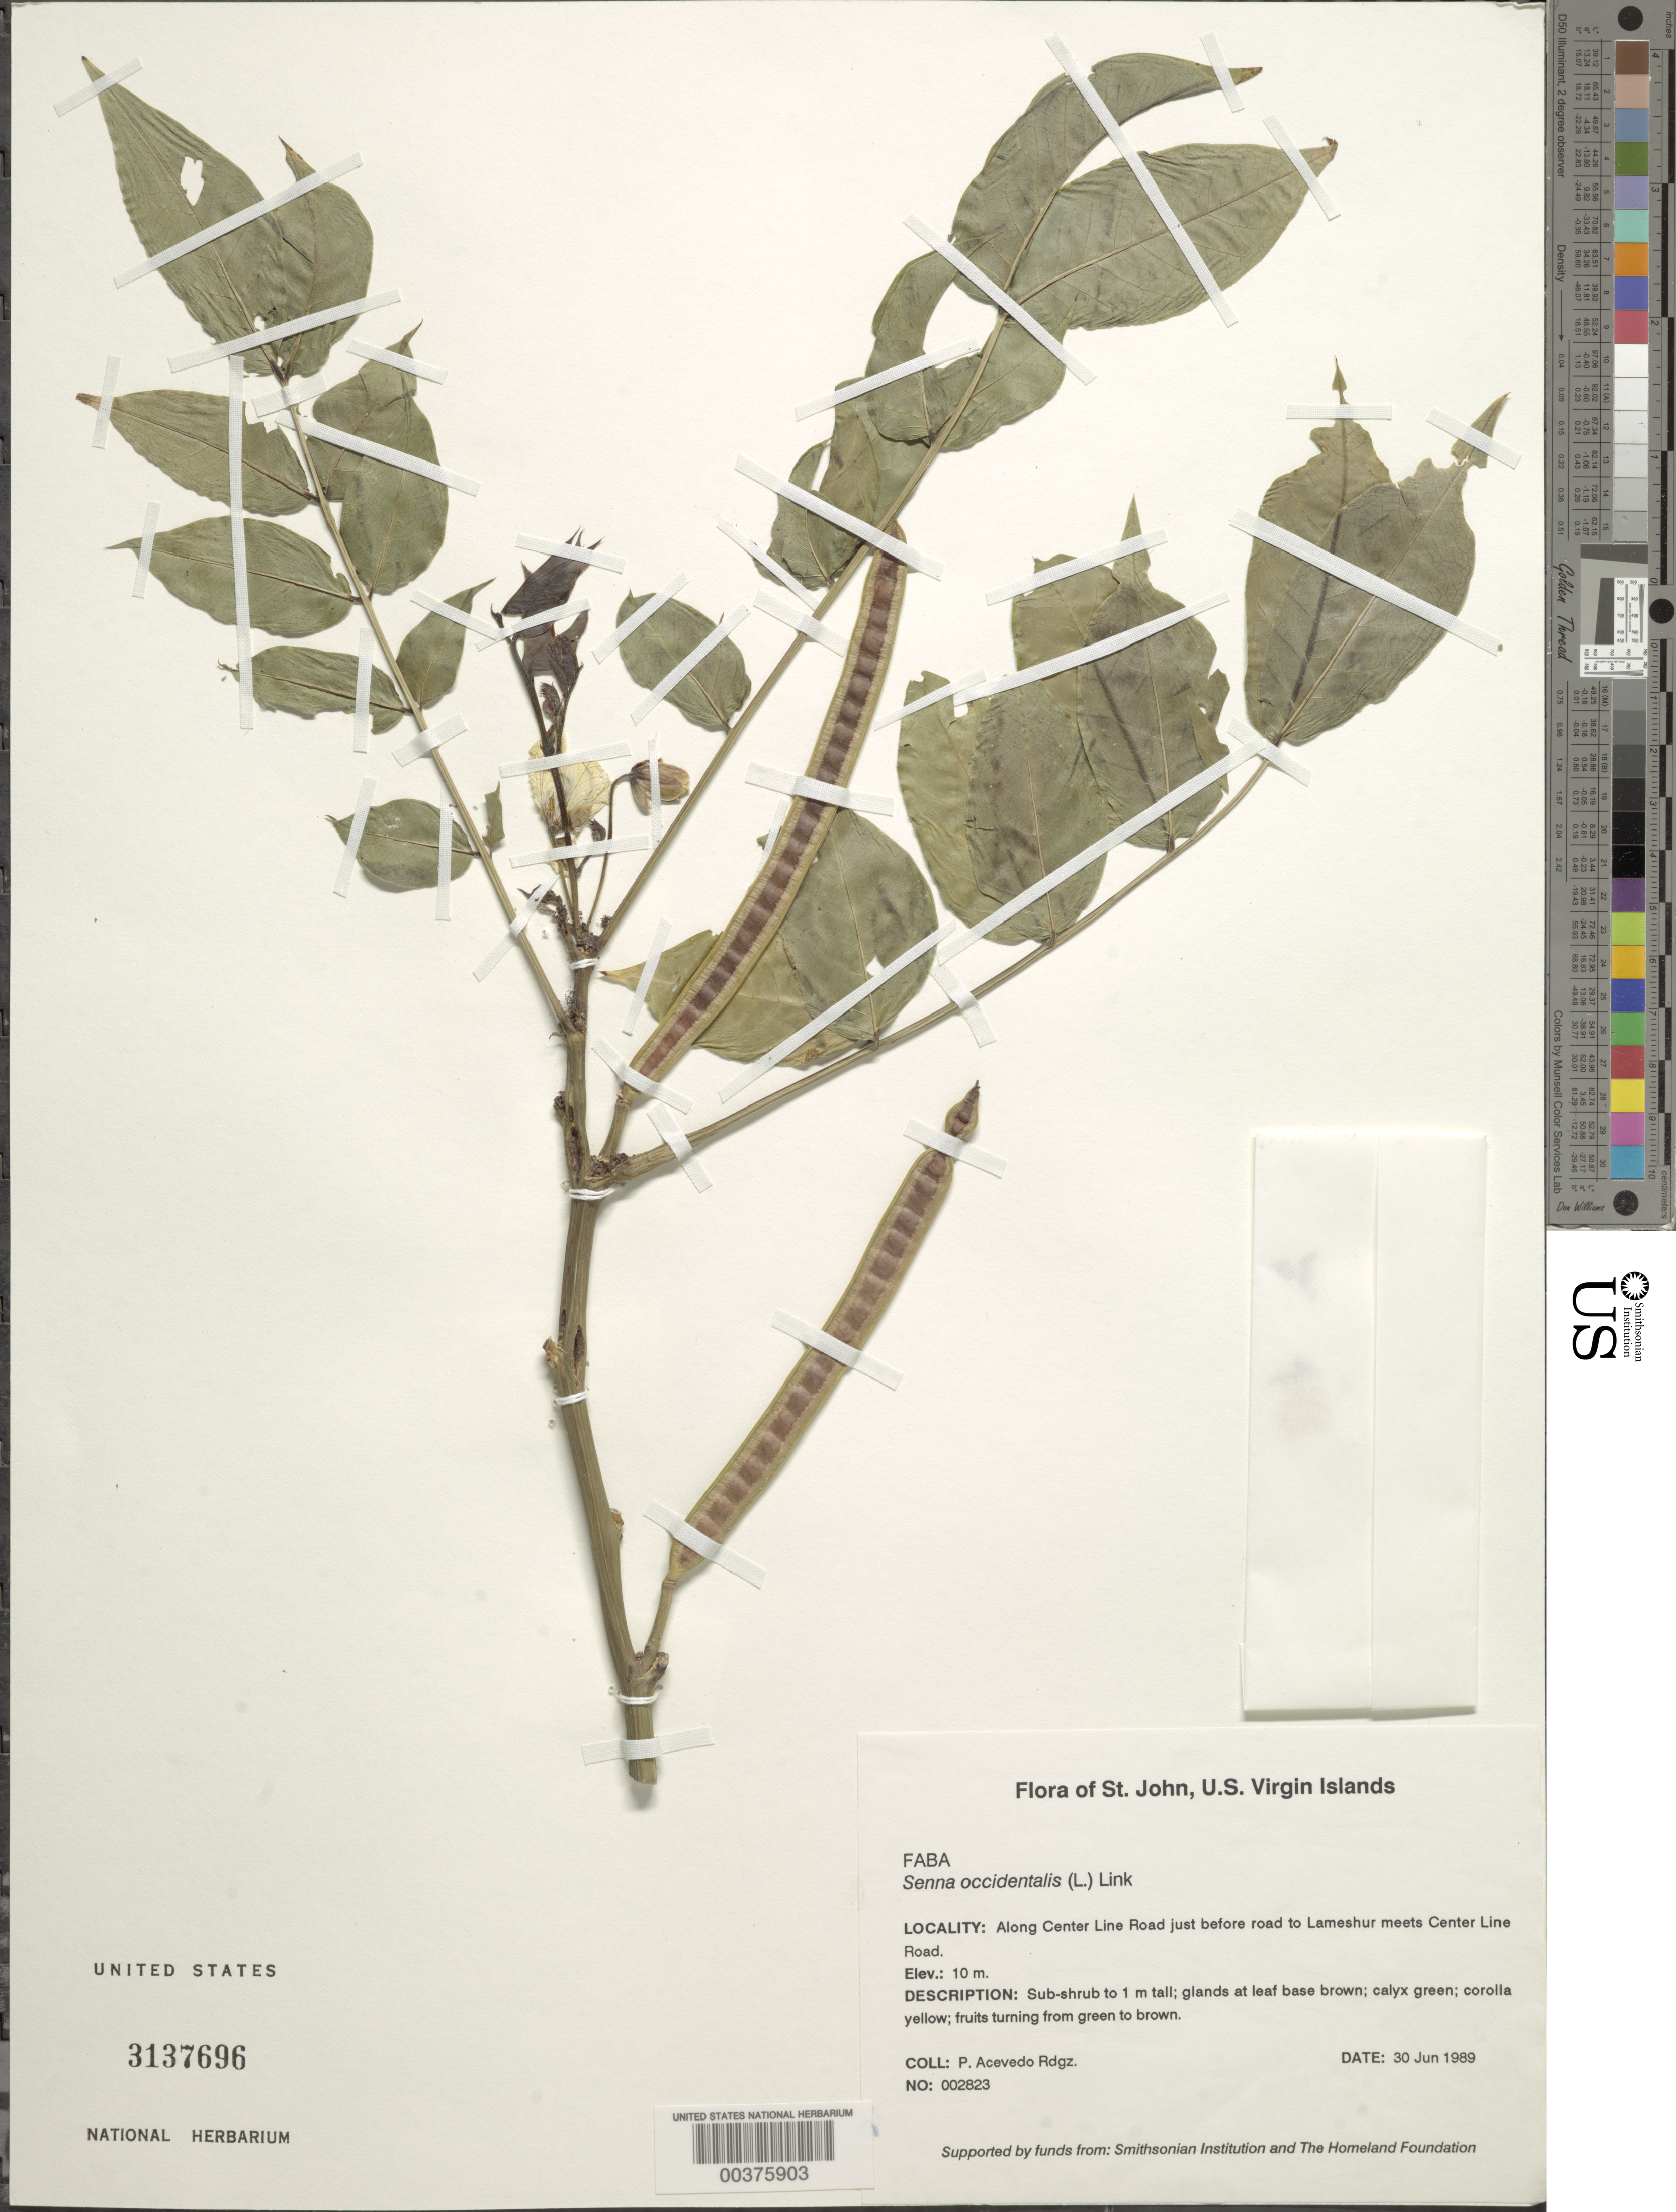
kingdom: Plantae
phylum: Tracheophyta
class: Magnoliopsida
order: Fabales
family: Fabaceae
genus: Senna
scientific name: Senna occidentalis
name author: (L.) Link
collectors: P. Acevedo-Rodr.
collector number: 2823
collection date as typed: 30 Jun 1989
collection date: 1989-06-30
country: U.S. Virgin Islands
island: St. John Island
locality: Along center line road just before road to lameshur meets center line road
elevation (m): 10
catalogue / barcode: US 3137696